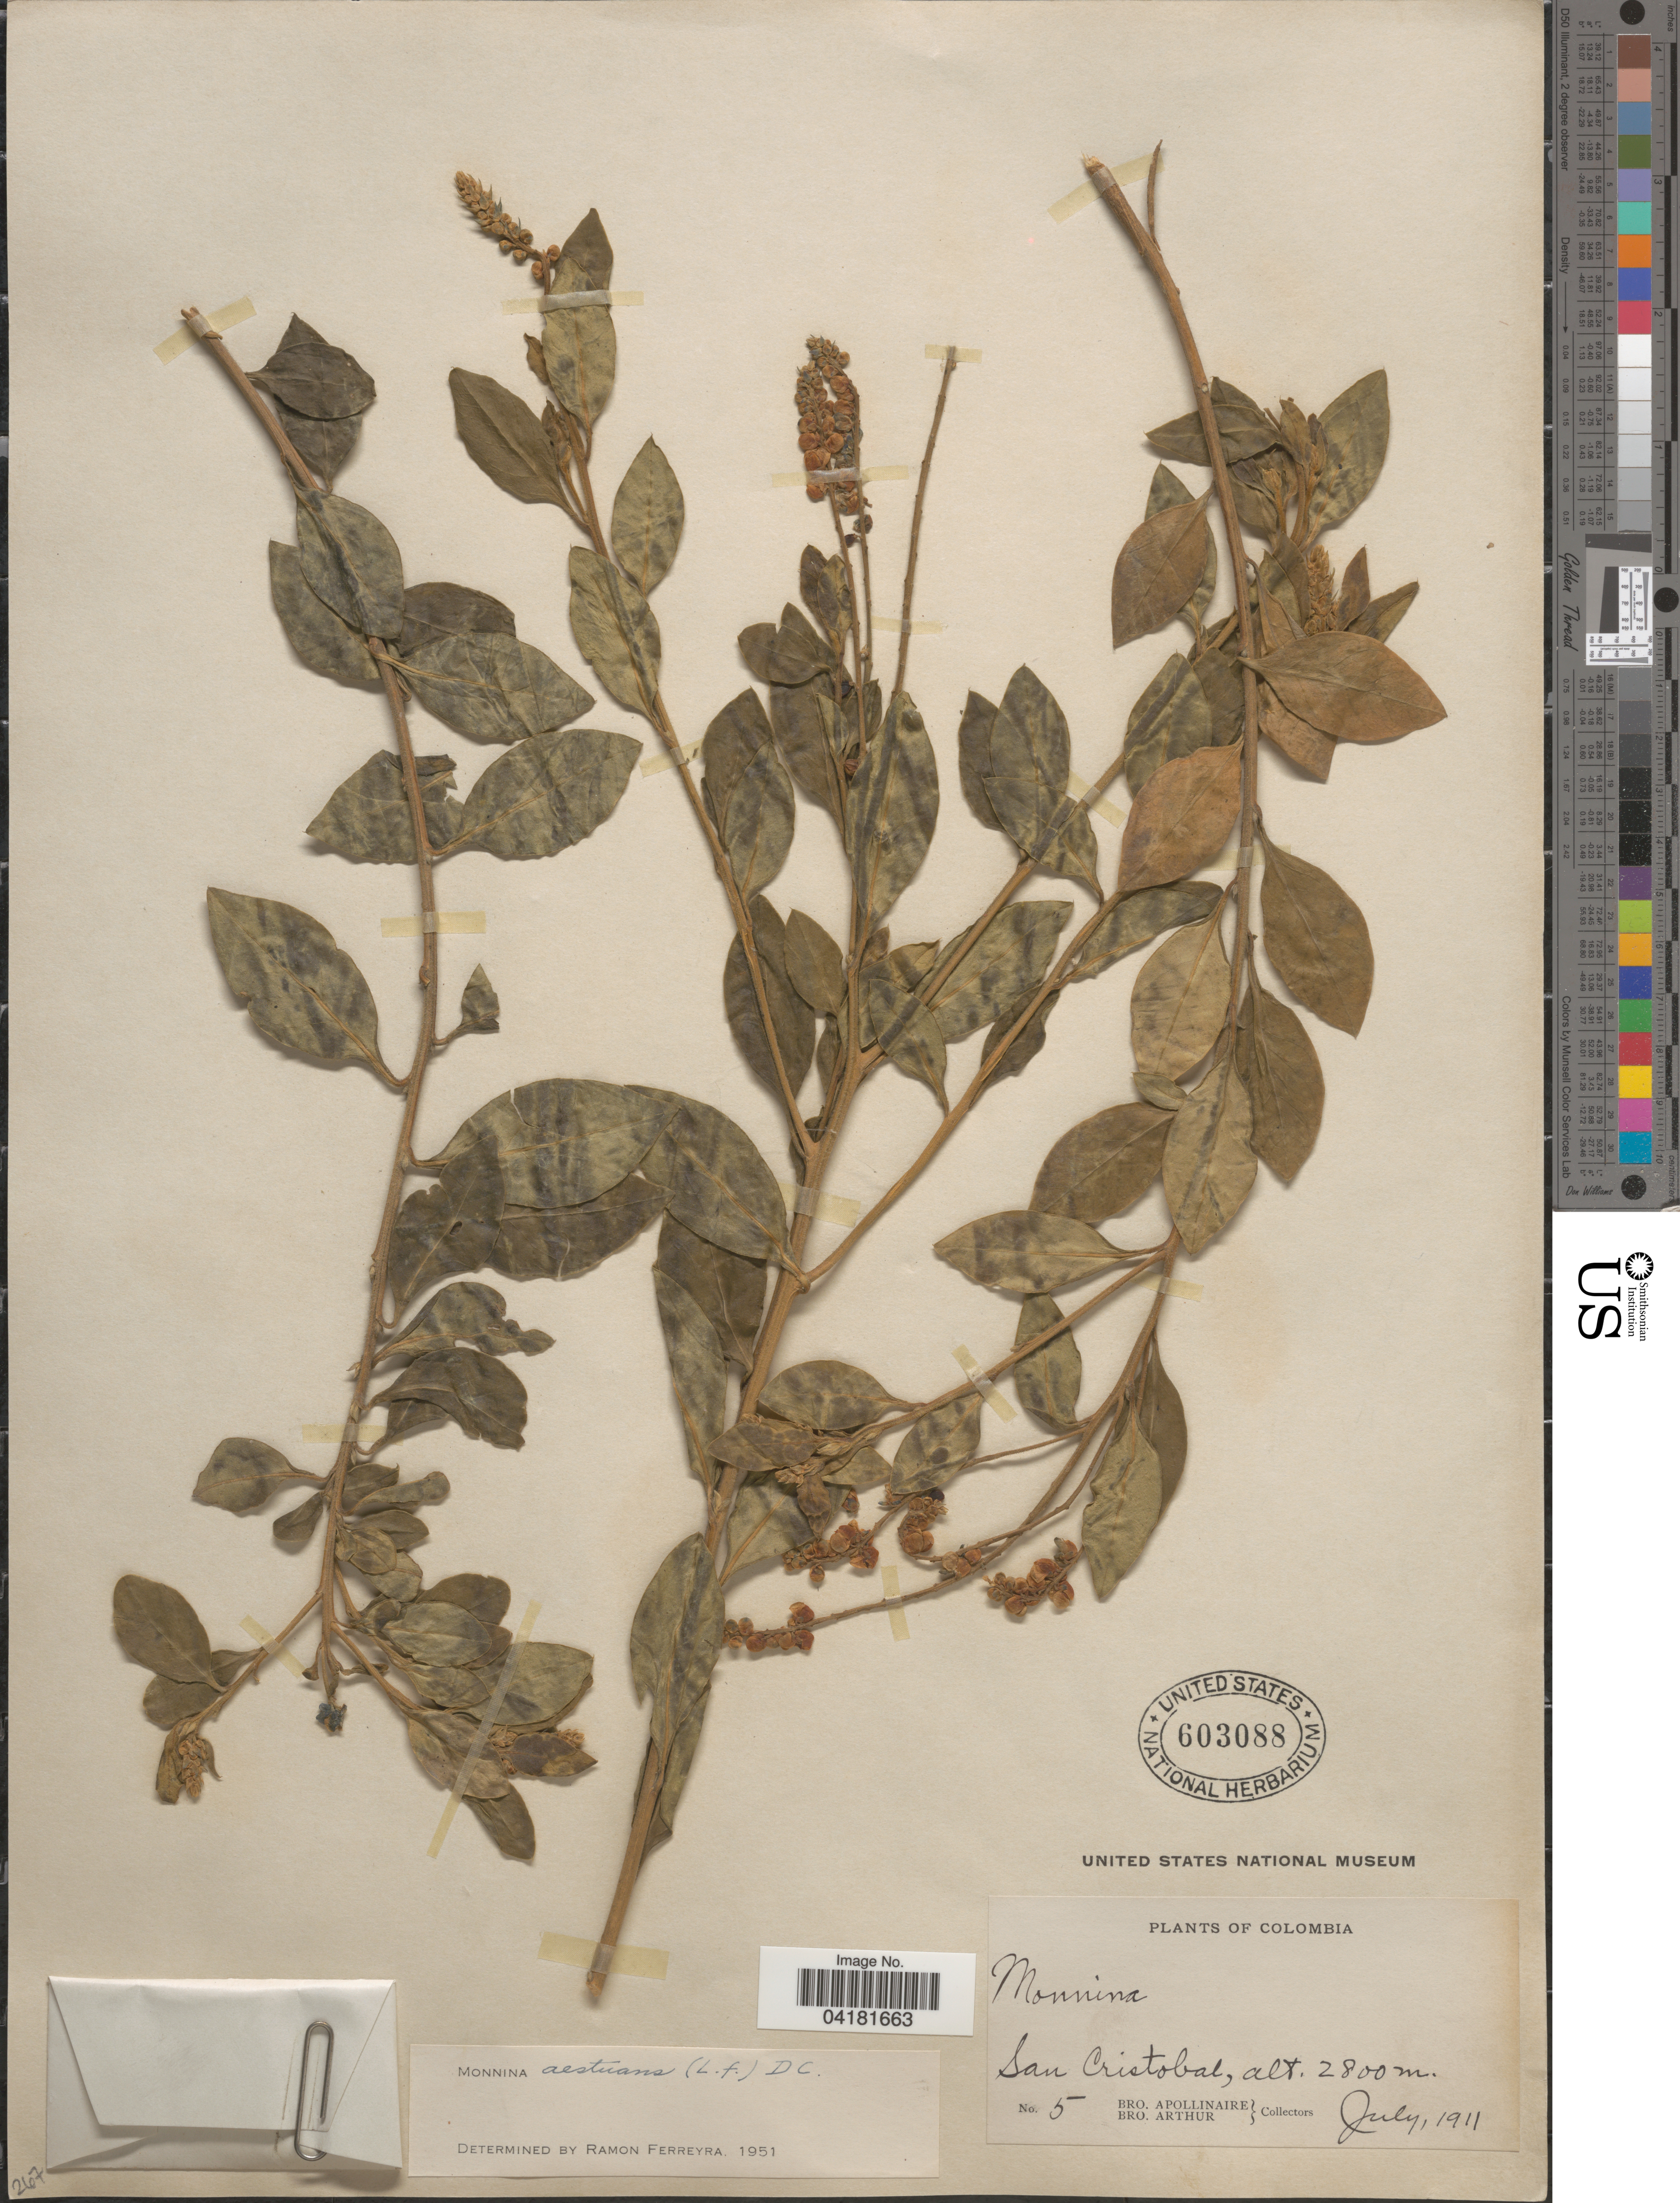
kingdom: Plantae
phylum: Tracheophyta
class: Magnoliopsida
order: Fabales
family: Polygalaceae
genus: Monnina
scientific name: Monnina aestuans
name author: (L. f.) DC.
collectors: Bro. Apollinaire & Bro. Arthur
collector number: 5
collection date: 1911-07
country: Colombia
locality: San Cristobal.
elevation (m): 2800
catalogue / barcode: US 603088